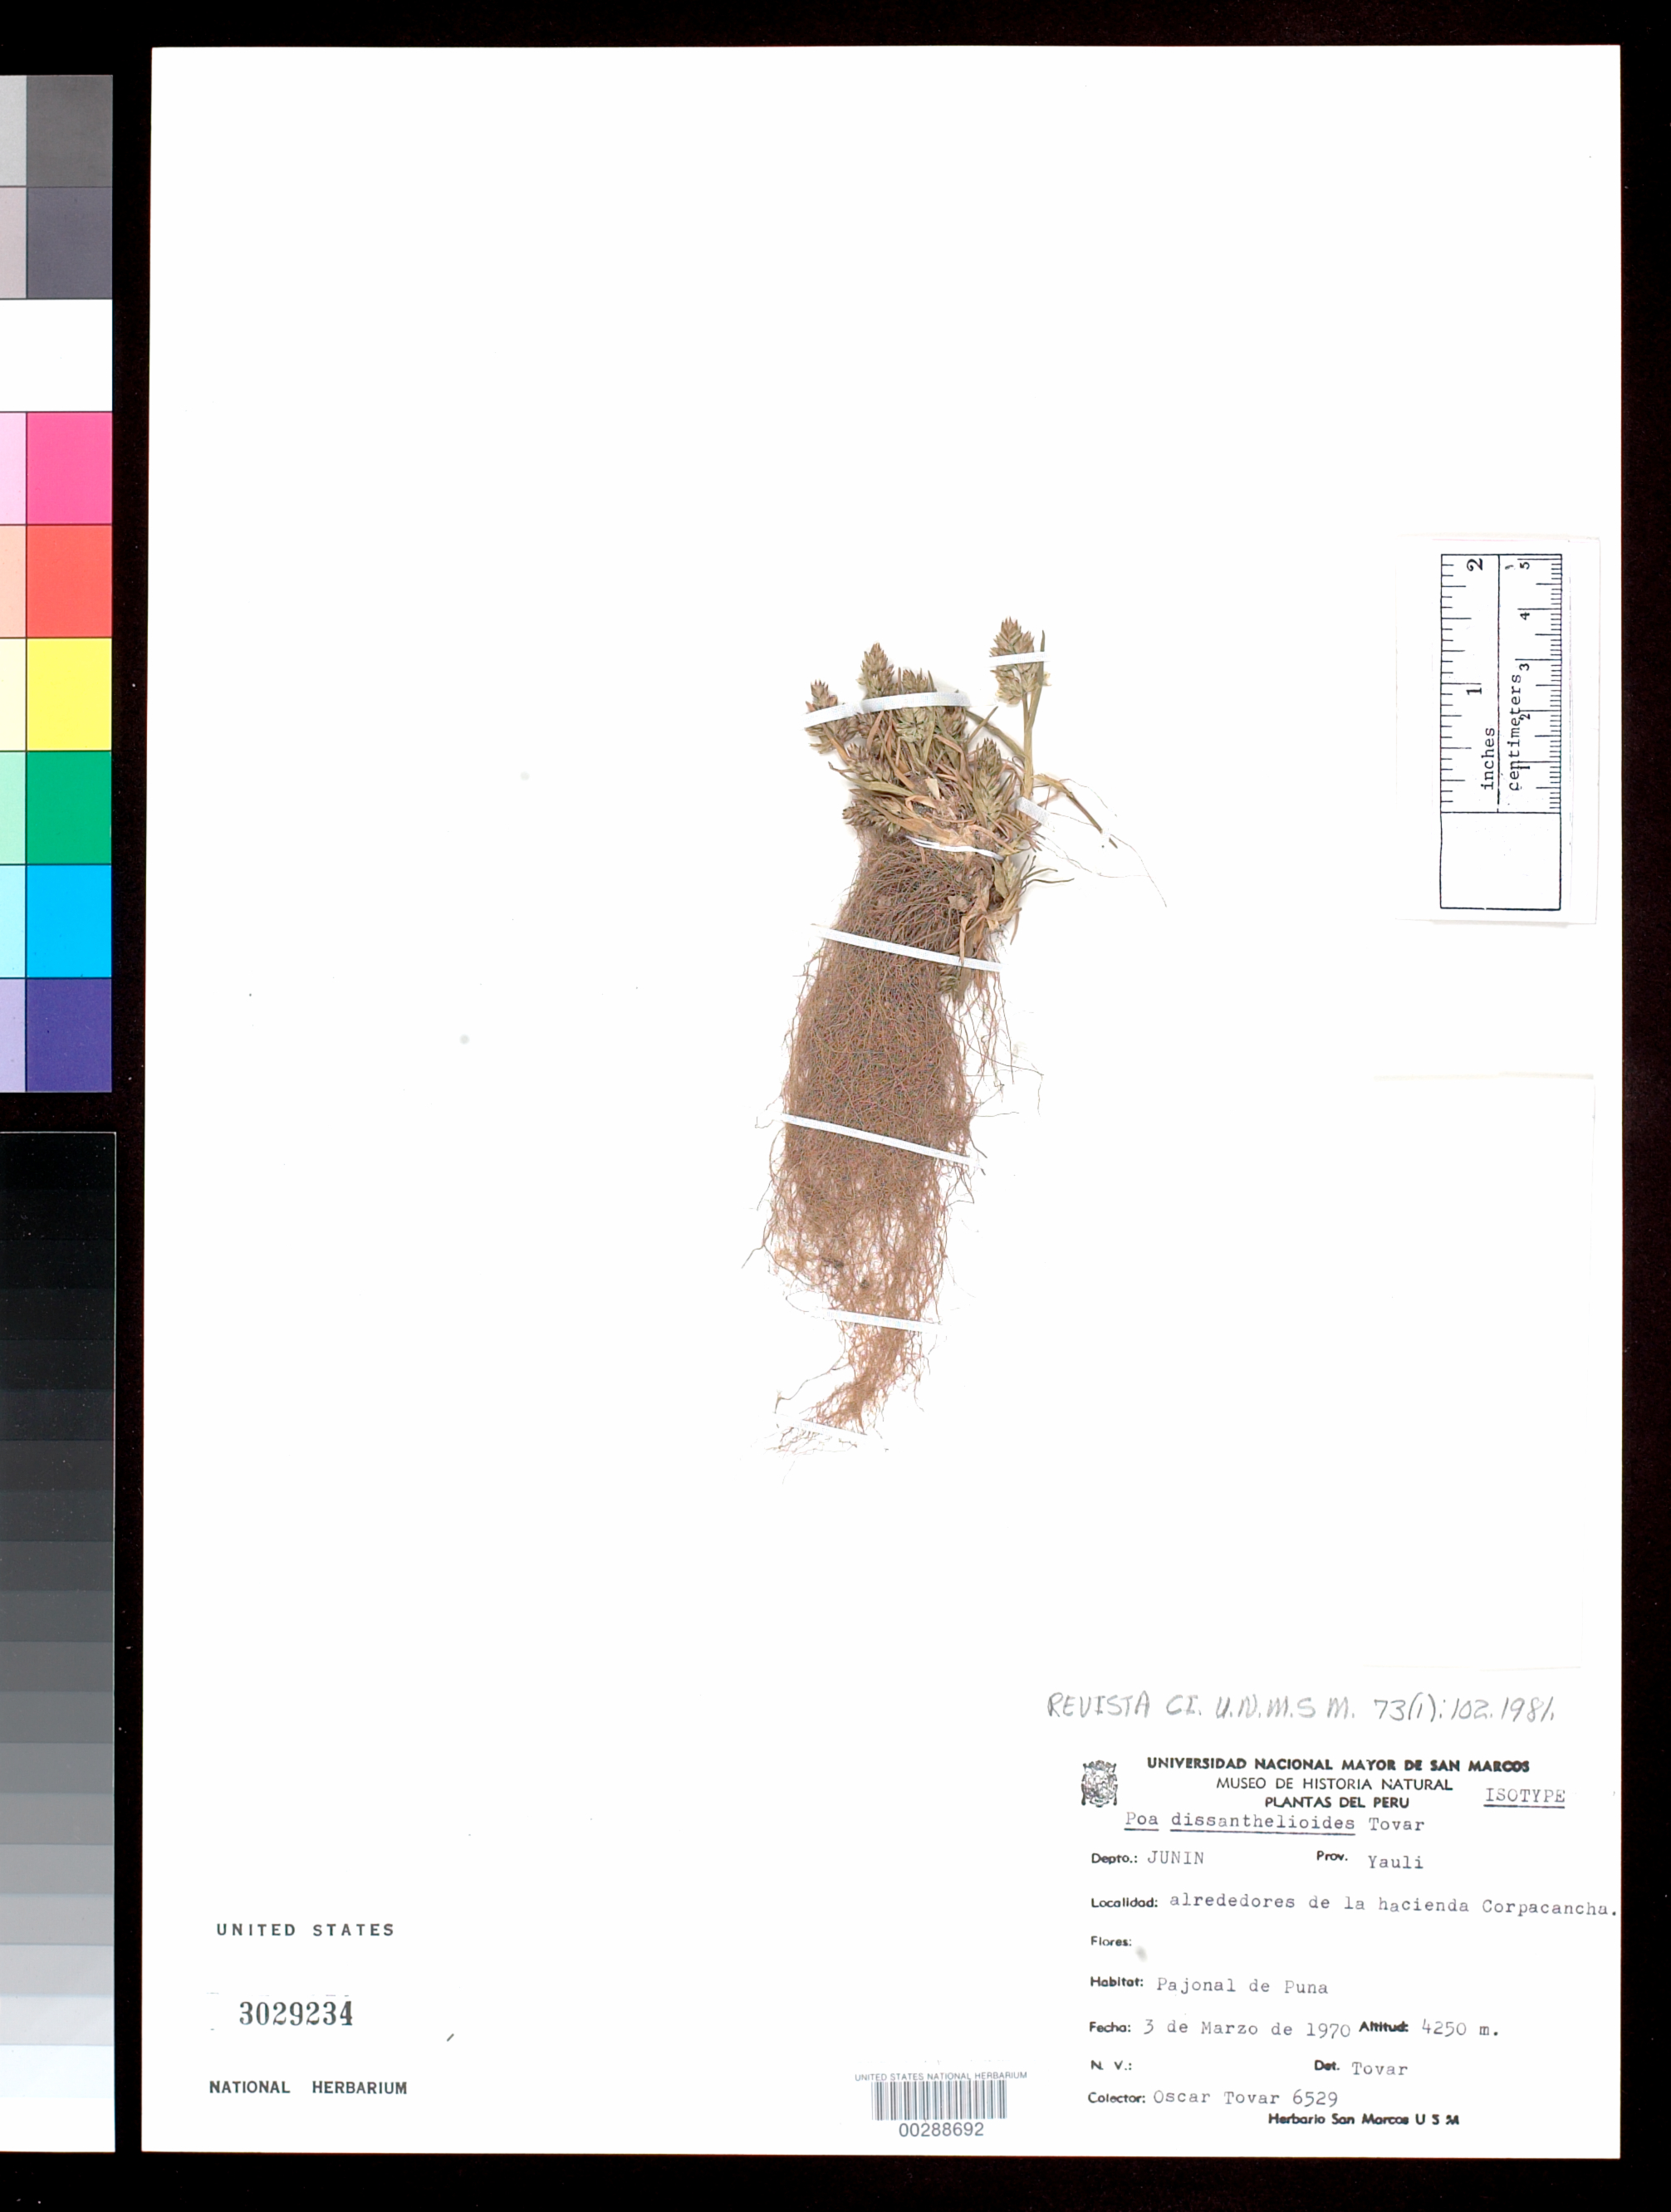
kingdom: Plantae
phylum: Tracheophyta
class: Liliopsida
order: Poales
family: Poaceae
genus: Poa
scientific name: Poa dissanthelioides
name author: Tovar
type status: Isotype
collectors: Ó. Tovar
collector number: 6529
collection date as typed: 03 Mar 1970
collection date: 1970-03-03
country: Peru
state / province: Junín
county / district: Yauli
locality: Outskirts of Hacienda Corpacancha.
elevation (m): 4250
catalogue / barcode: US 3029234